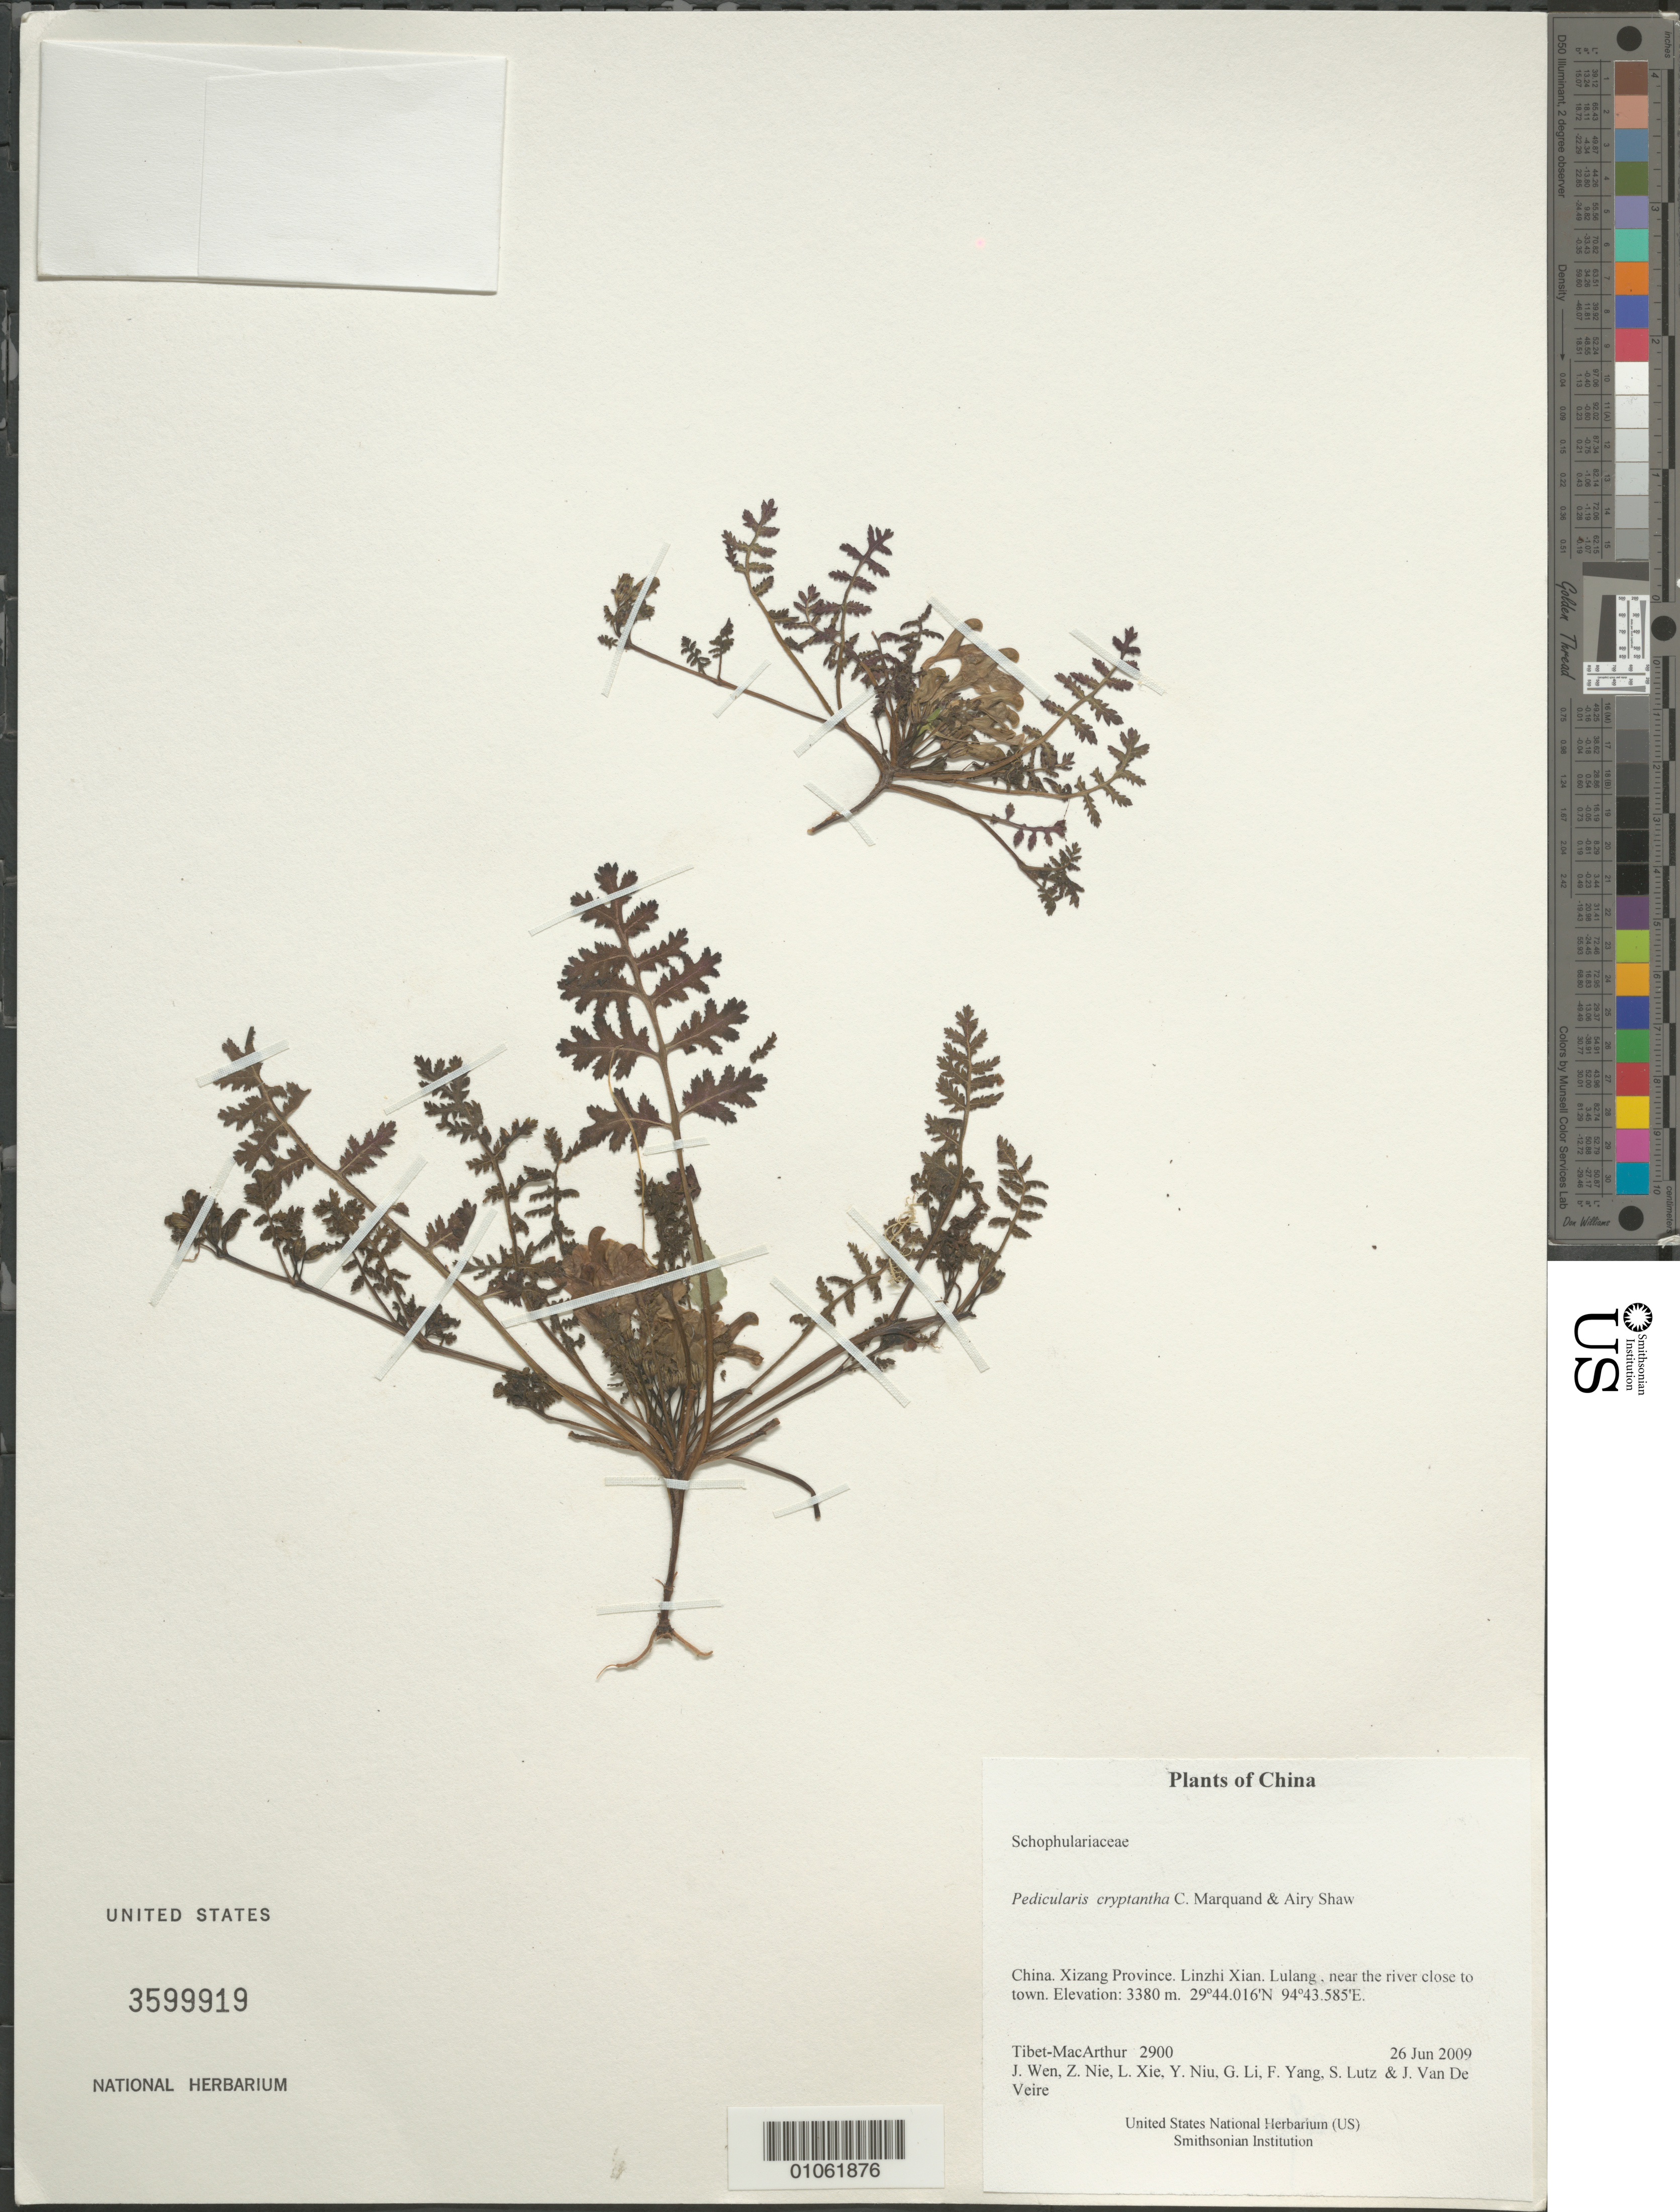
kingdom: Plantae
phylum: Tracheophyta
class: Magnoliopsida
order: Lamiales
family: Orobanchaceae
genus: Pedicularis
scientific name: Pedicularis cryptantha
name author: C. Marquand & Airy Shaw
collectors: Tibet-MacArthur, J. Wen, Z. Nie, L. Xie, Y. Niu, G. Li, F. Yang, S. Lutz & J. Van De Veire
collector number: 2900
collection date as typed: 26 Jun 2009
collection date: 2009-06-26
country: China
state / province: Xizang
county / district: Linzhi Xian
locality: Lulang , near the river close to town.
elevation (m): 3380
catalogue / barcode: US 3599919